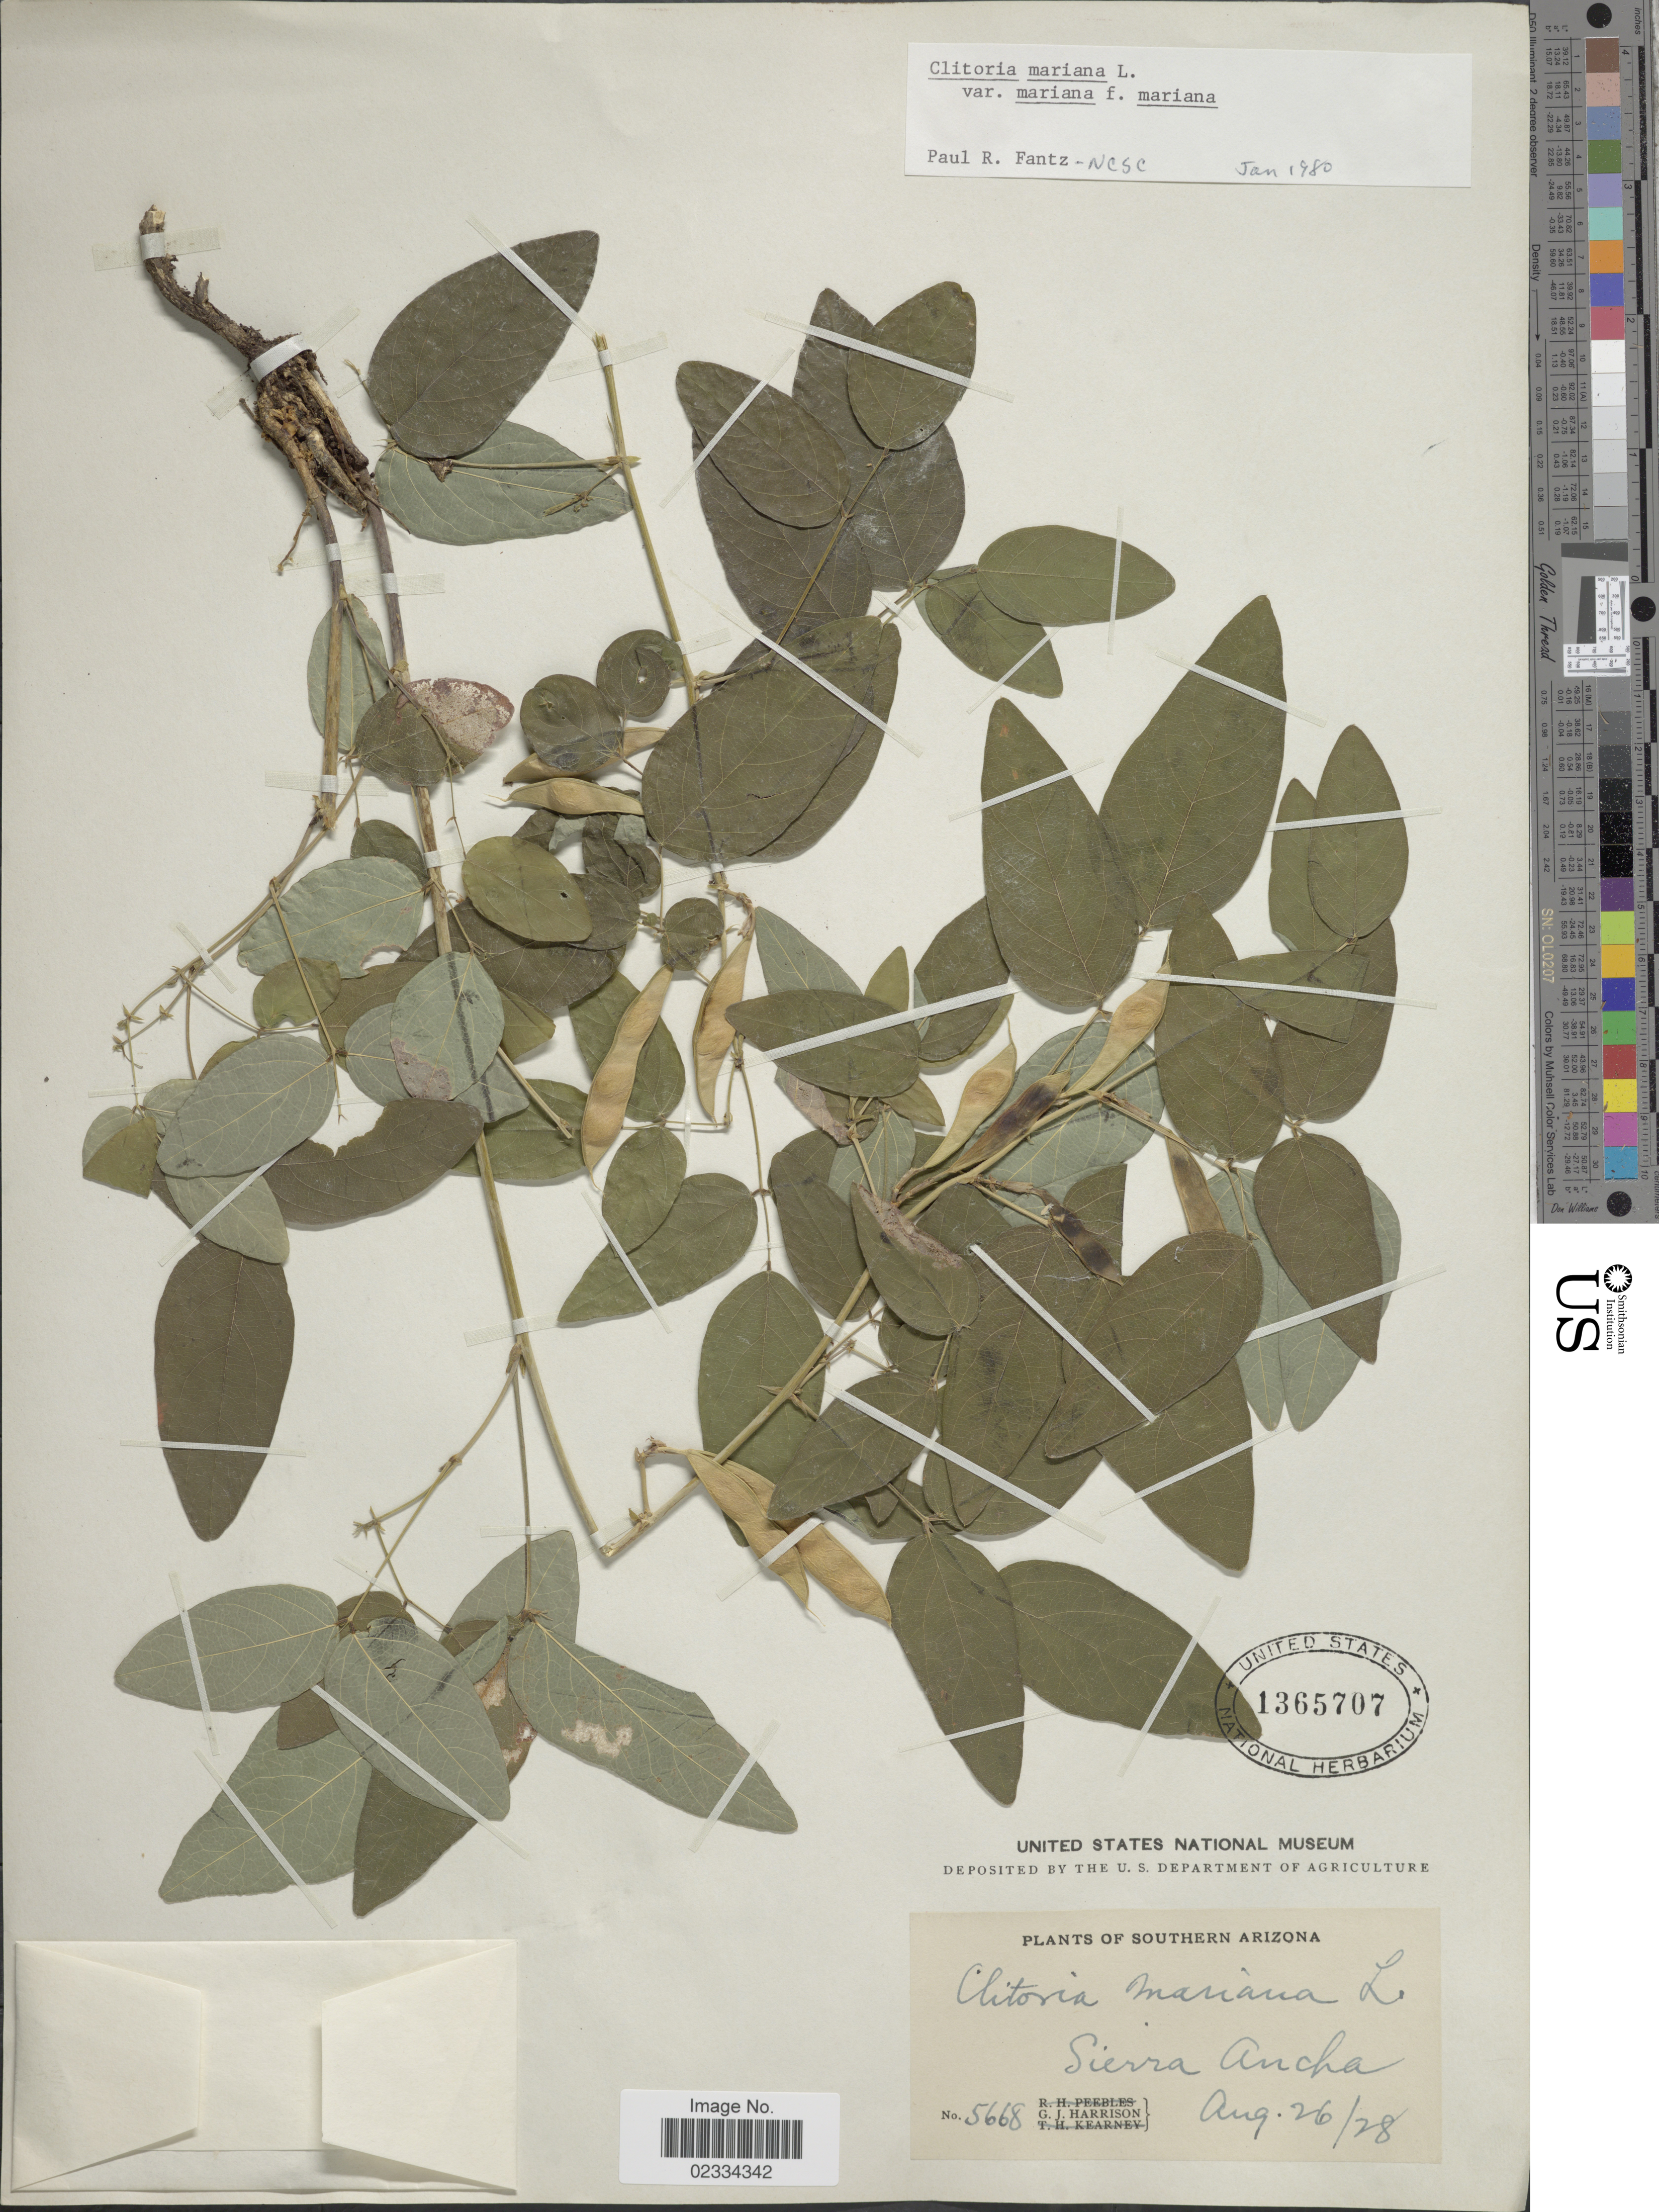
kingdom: Plantae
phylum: Tracheophyta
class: Magnoliopsida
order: Fabales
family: Fabaceae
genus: Clitoria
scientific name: Clitoria mariana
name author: L.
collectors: G. J. Harrison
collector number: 5668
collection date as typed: Transcribed d/m/y: 26/8/28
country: United States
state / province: Arizona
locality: Southern Arizona. Sierra Ancha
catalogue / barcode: US 1365707